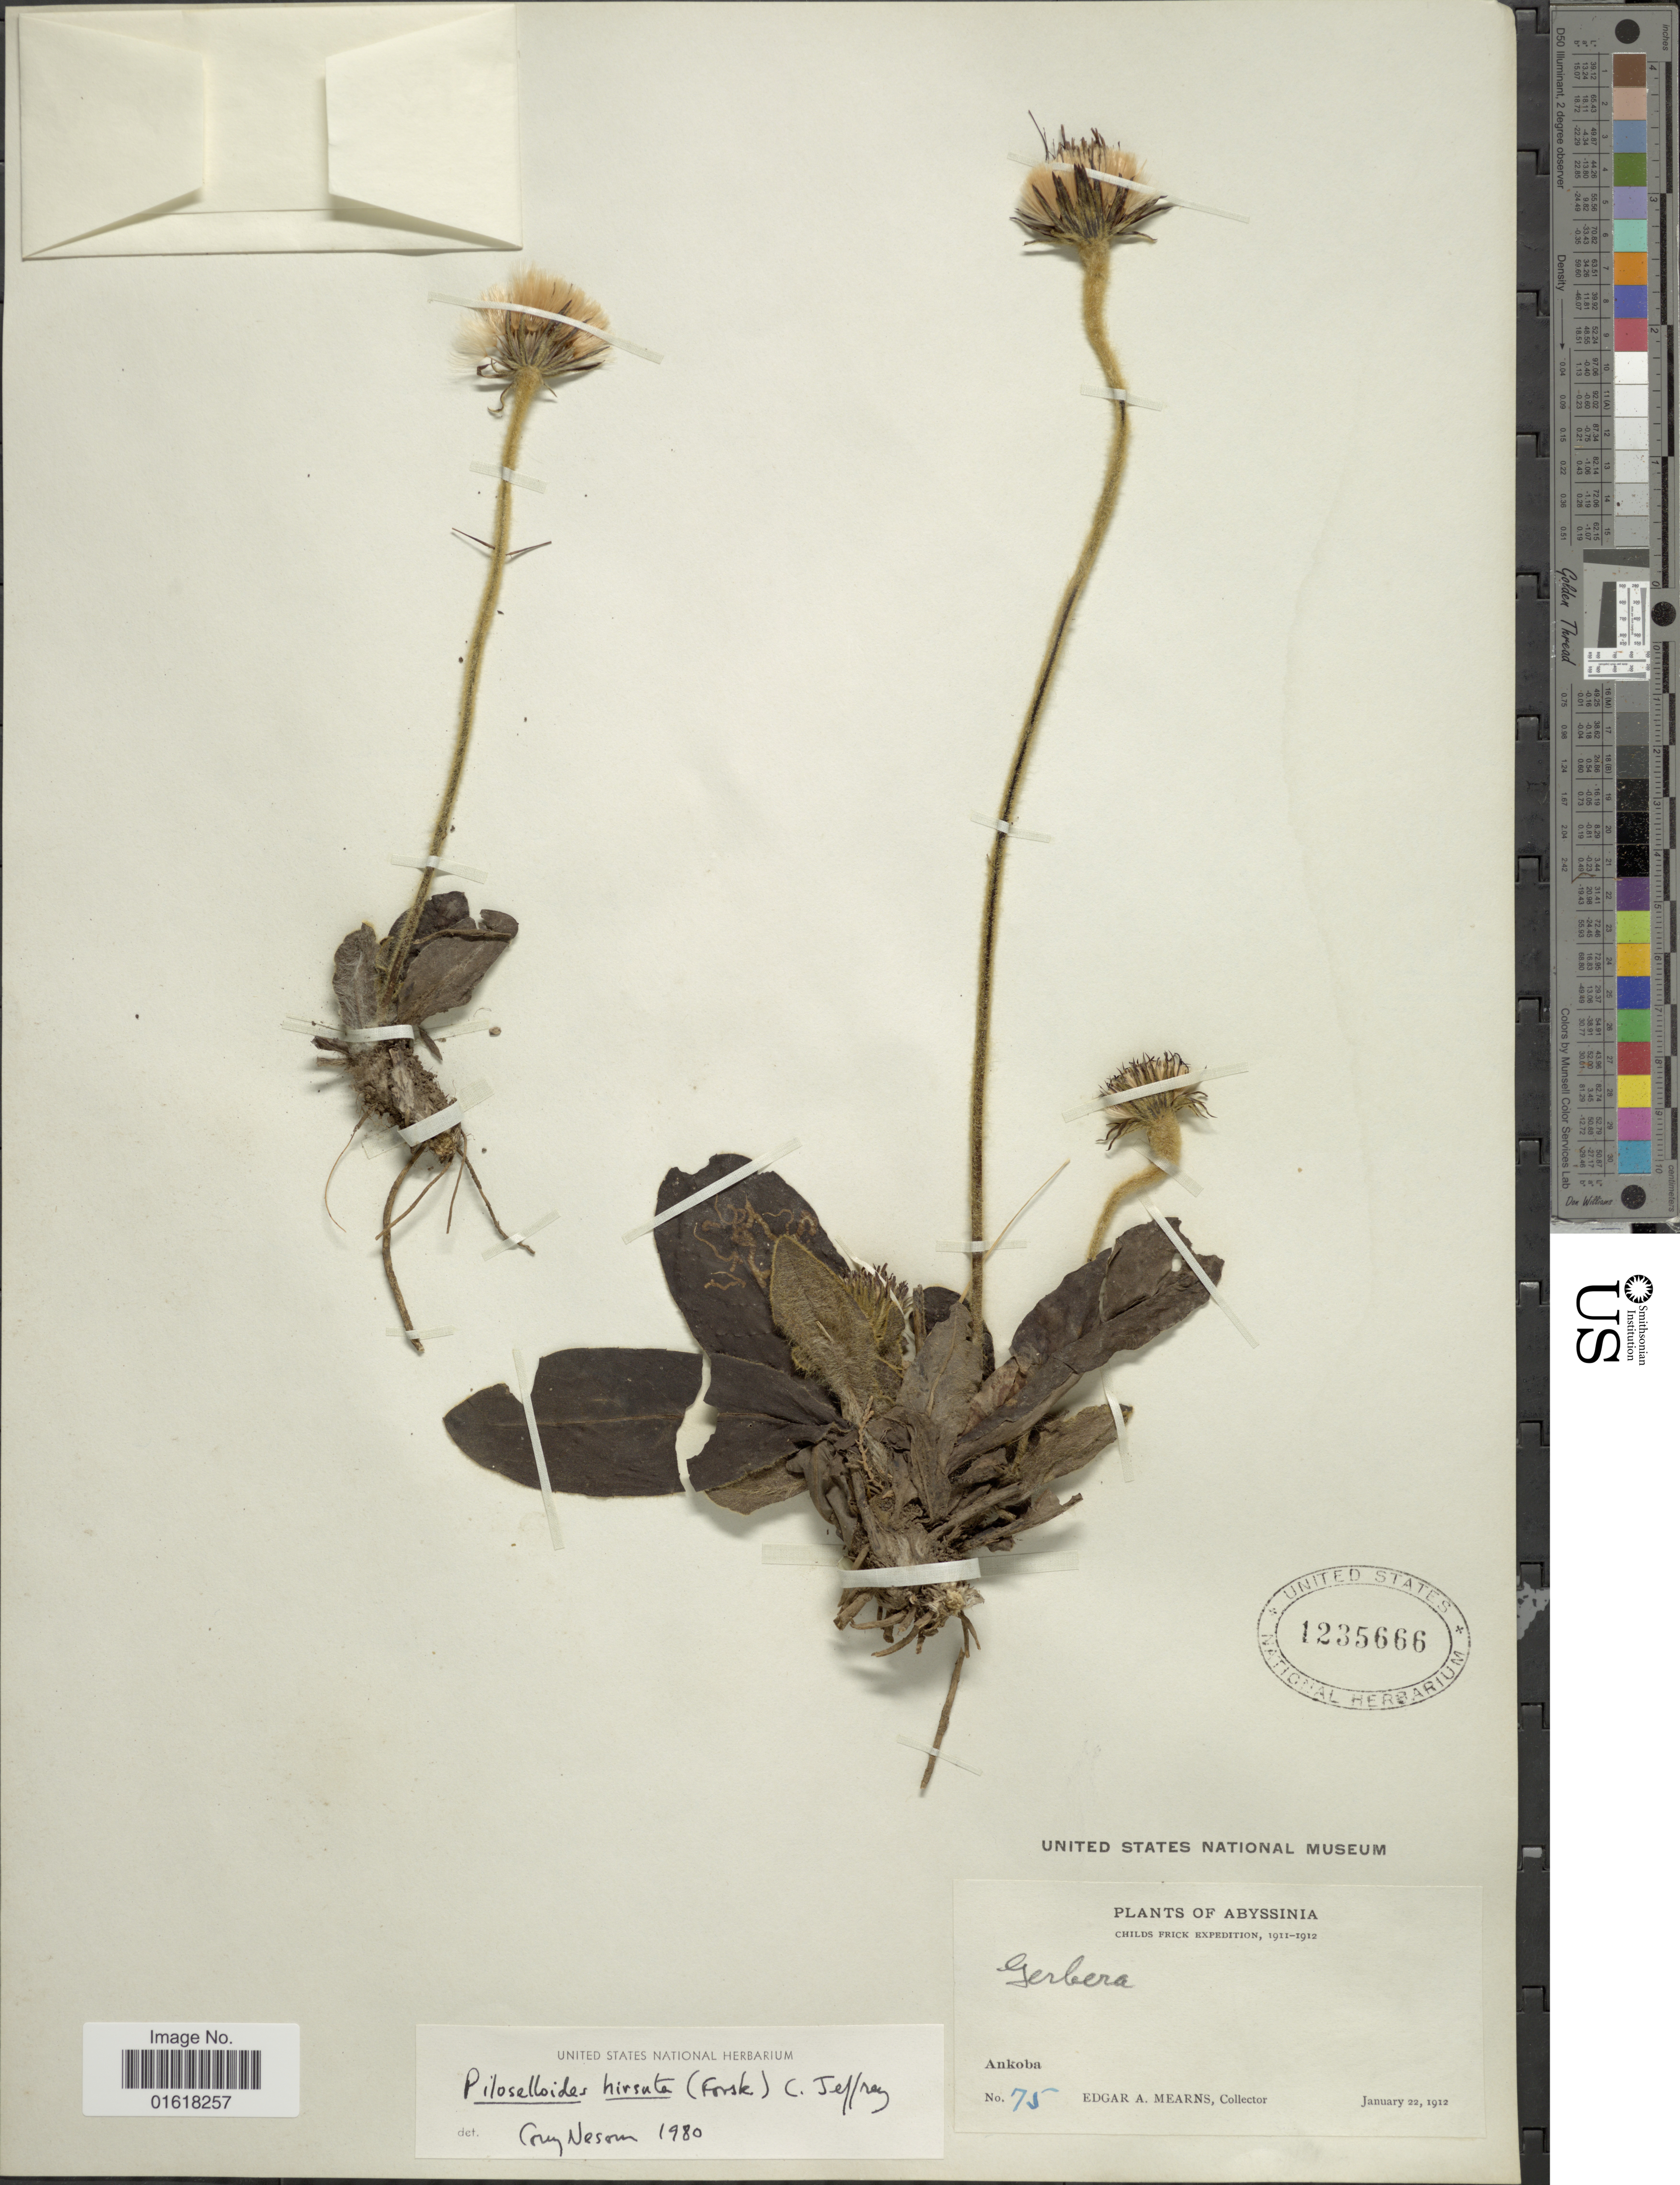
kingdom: Plantae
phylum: Tracheophyta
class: Magnoliopsida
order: Asterales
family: Asteraceae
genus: Piloselloides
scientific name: Piloselloides hirsuta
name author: (Forssk.) C. Jeffrey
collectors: E. A. Mearns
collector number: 75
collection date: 1912-01-22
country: Eritrea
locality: Abyssinia. Ankoba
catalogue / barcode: US 1235666